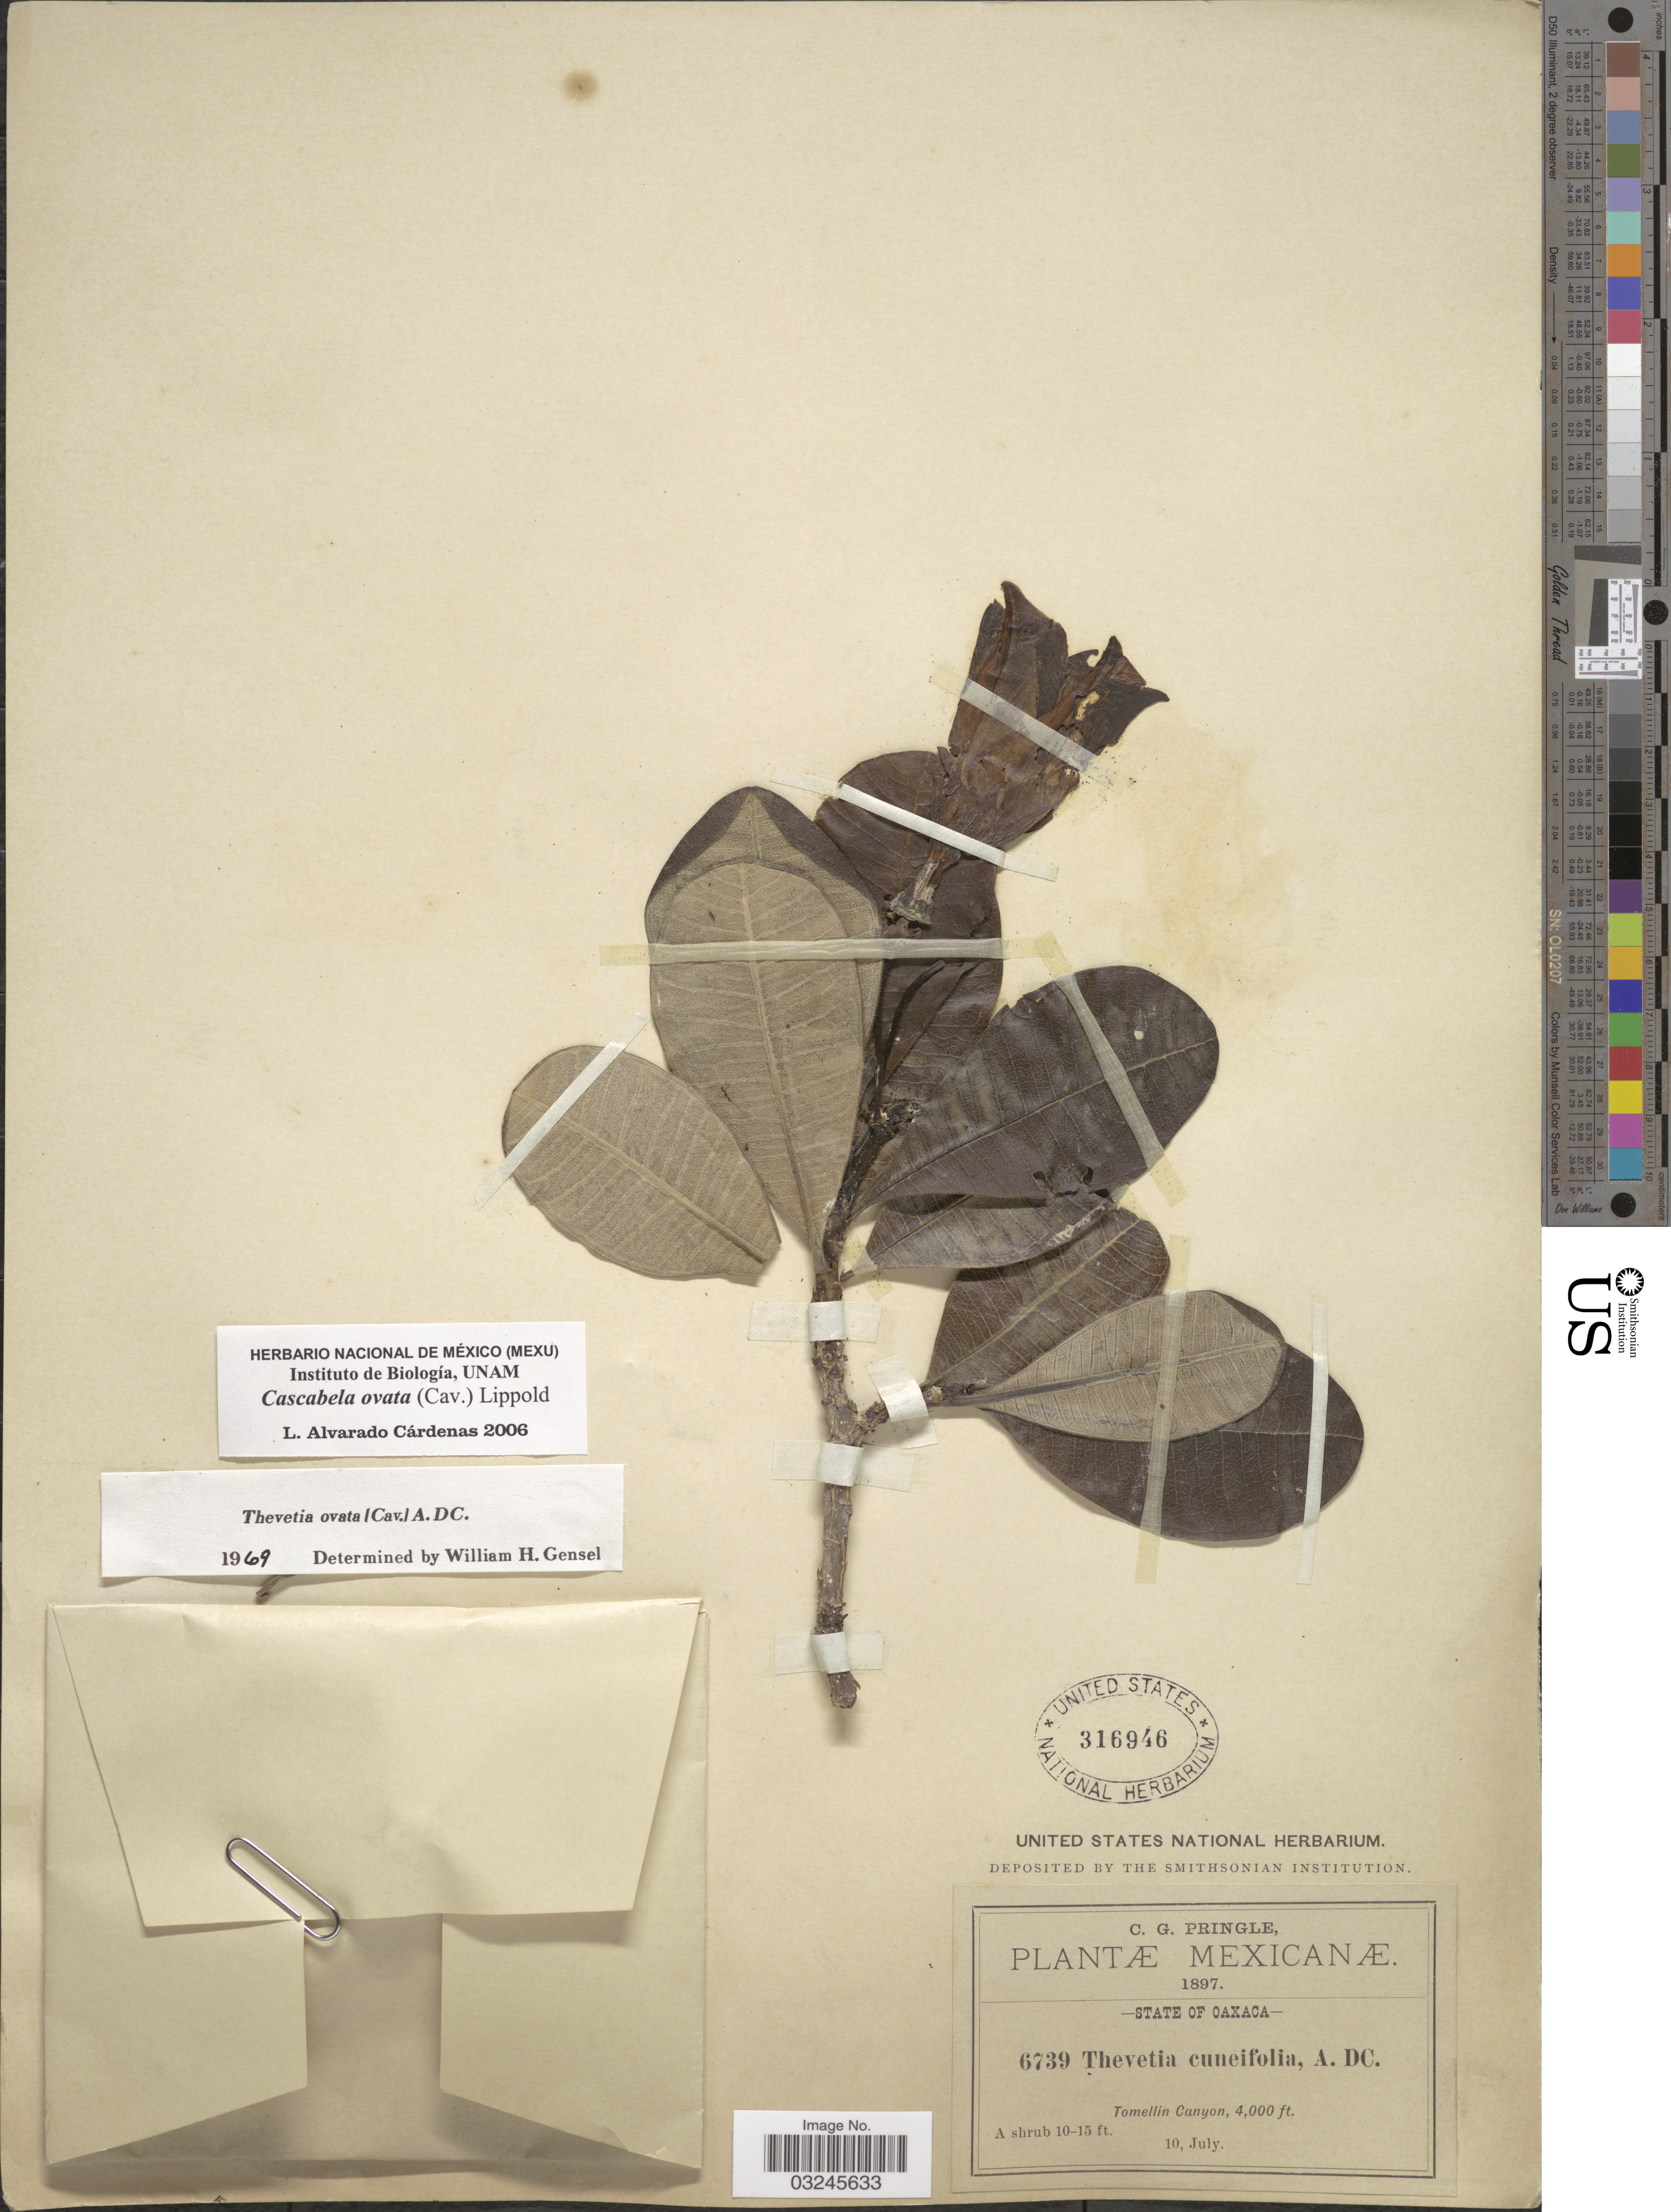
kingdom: Plantae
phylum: Tracheophyta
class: Magnoliopsida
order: Gentianales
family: Apocynaceae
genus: Thevetia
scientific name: Thevetia ovata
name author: (Cav.) A. DC.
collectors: C. G. Pringle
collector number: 6739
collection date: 1897-07-10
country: Mexico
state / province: Oaxaca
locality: Tomellin Canyon.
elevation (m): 1219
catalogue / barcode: US 316946